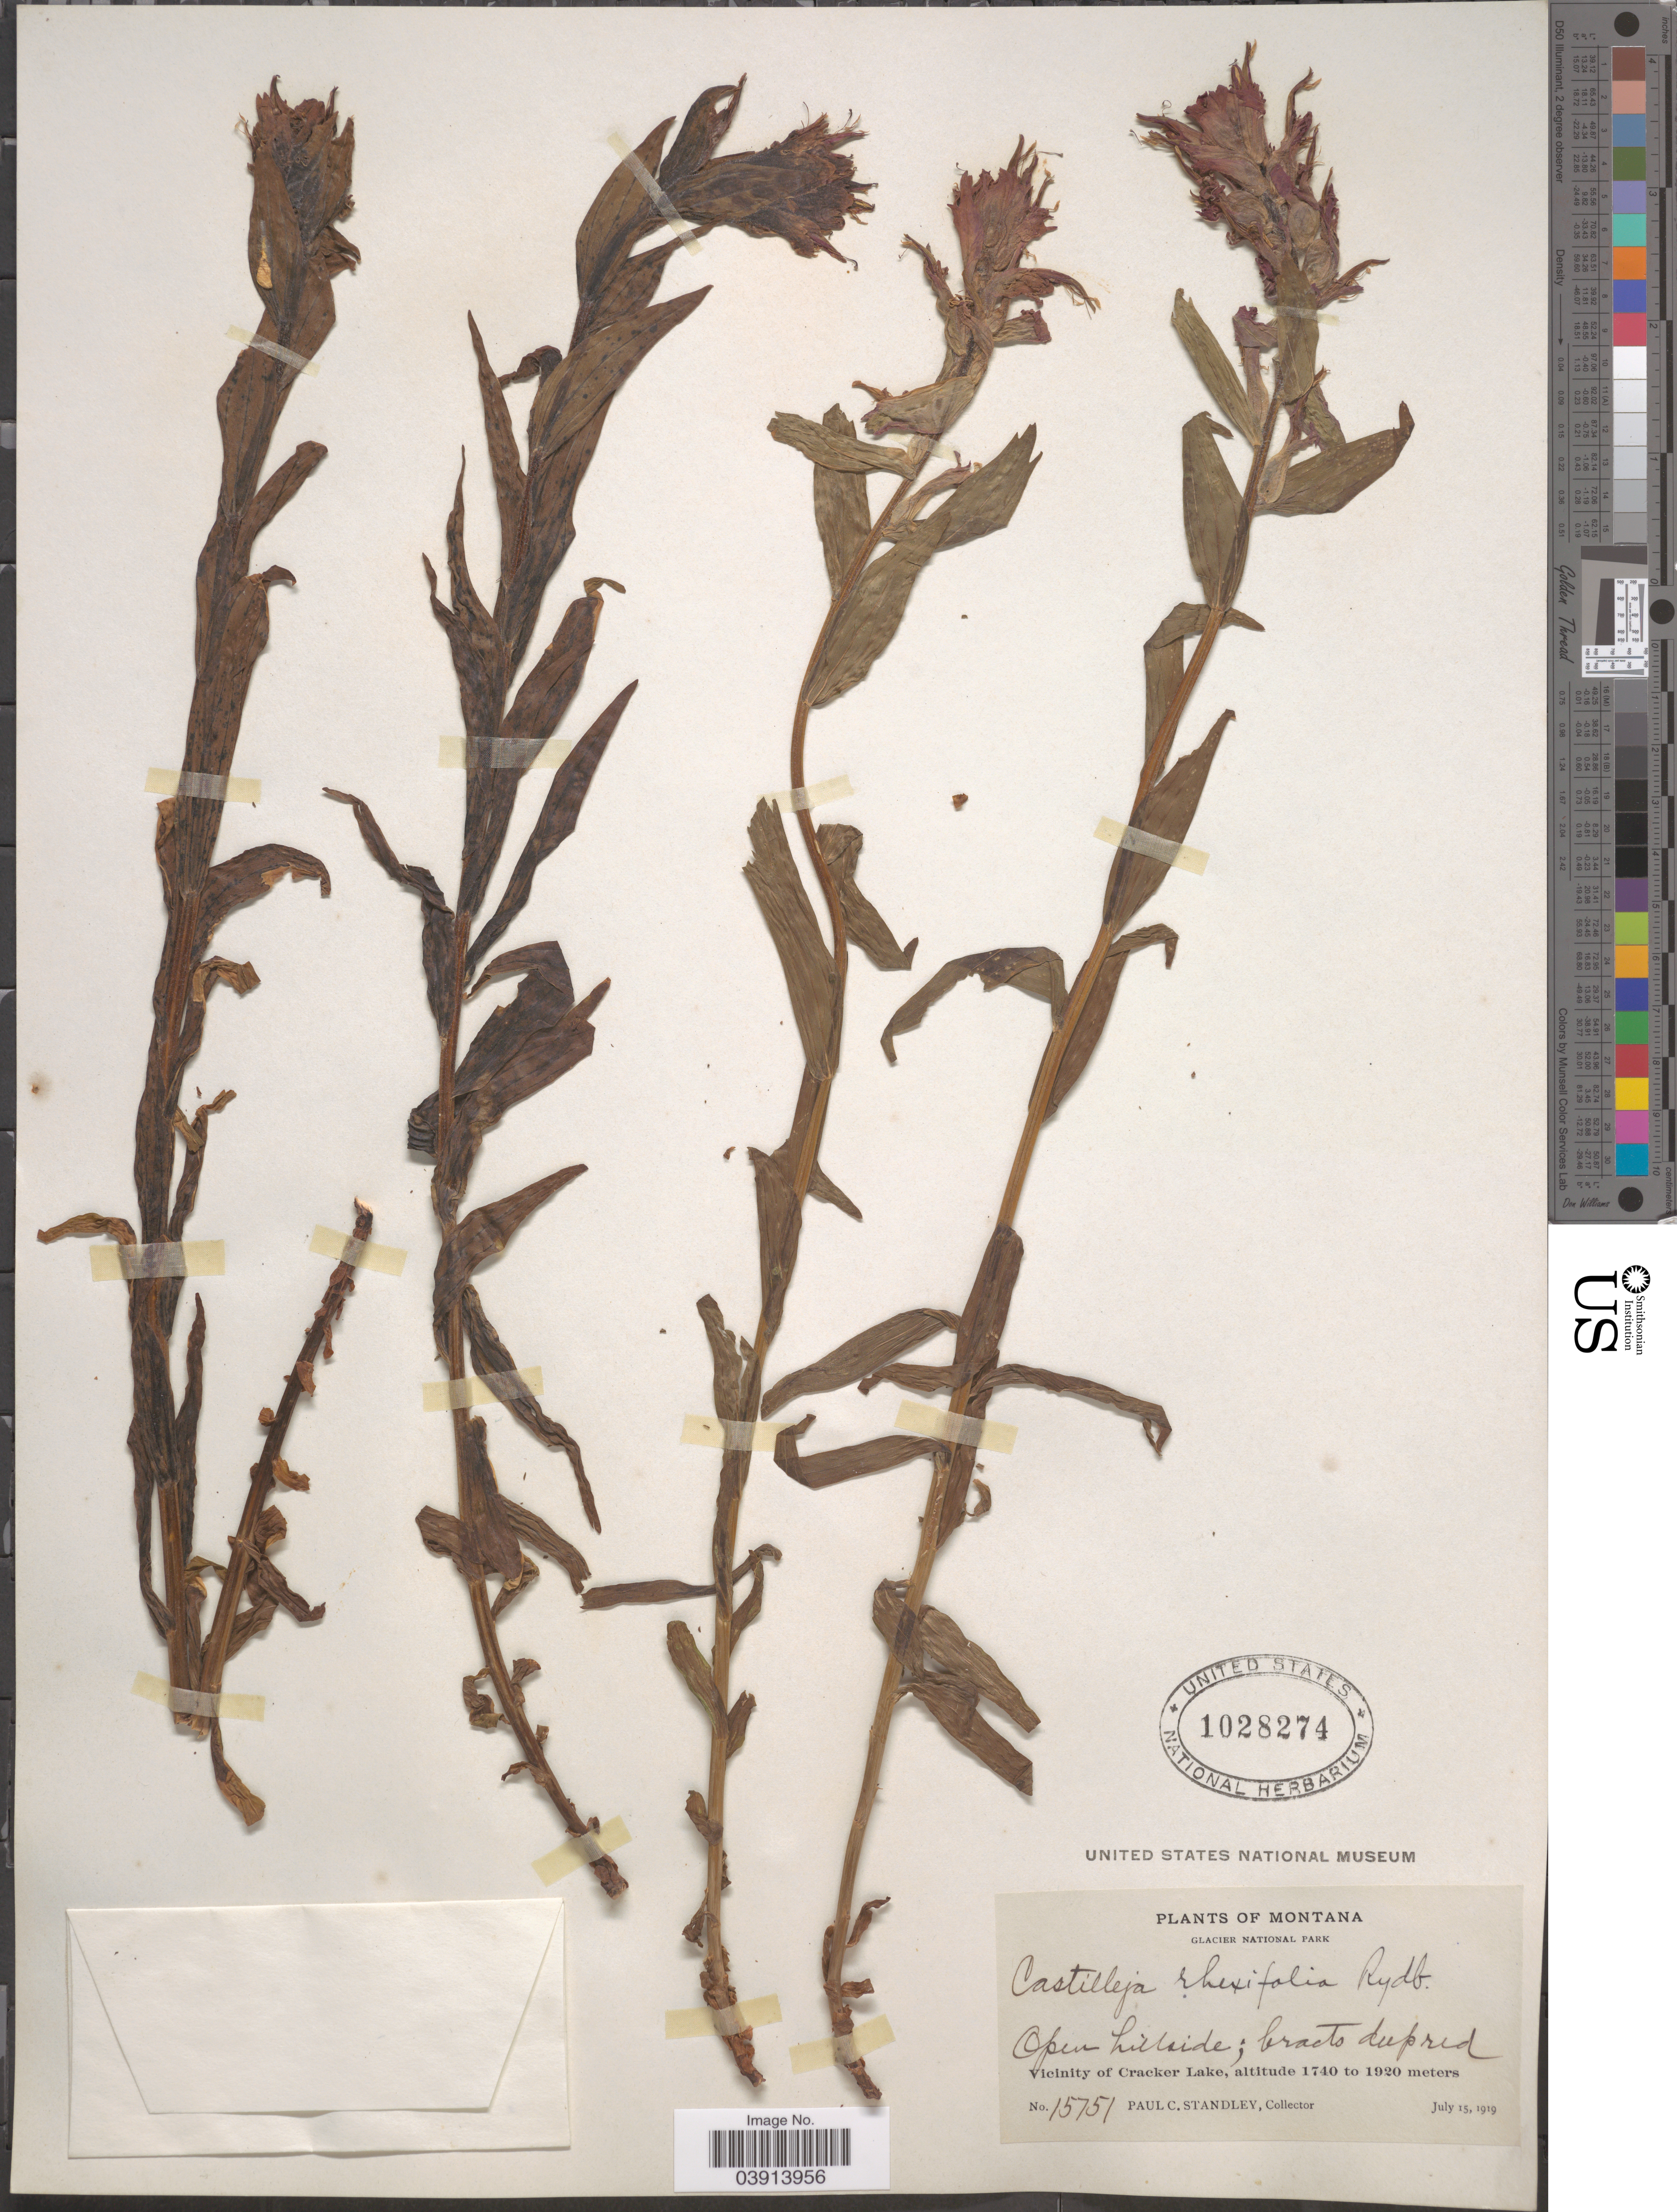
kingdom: Plantae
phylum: Tracheophyta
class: Magnoliopsida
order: Lamiales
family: Orobanchaceae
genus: Castilleja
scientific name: Castilleja rhexiifolia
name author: Rydb.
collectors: P. C. Standley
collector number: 15751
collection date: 1919-07-15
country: United States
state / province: Montana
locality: Glacier National Park. Vicinity of Cracker Lake.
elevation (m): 1740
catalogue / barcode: US 1028274